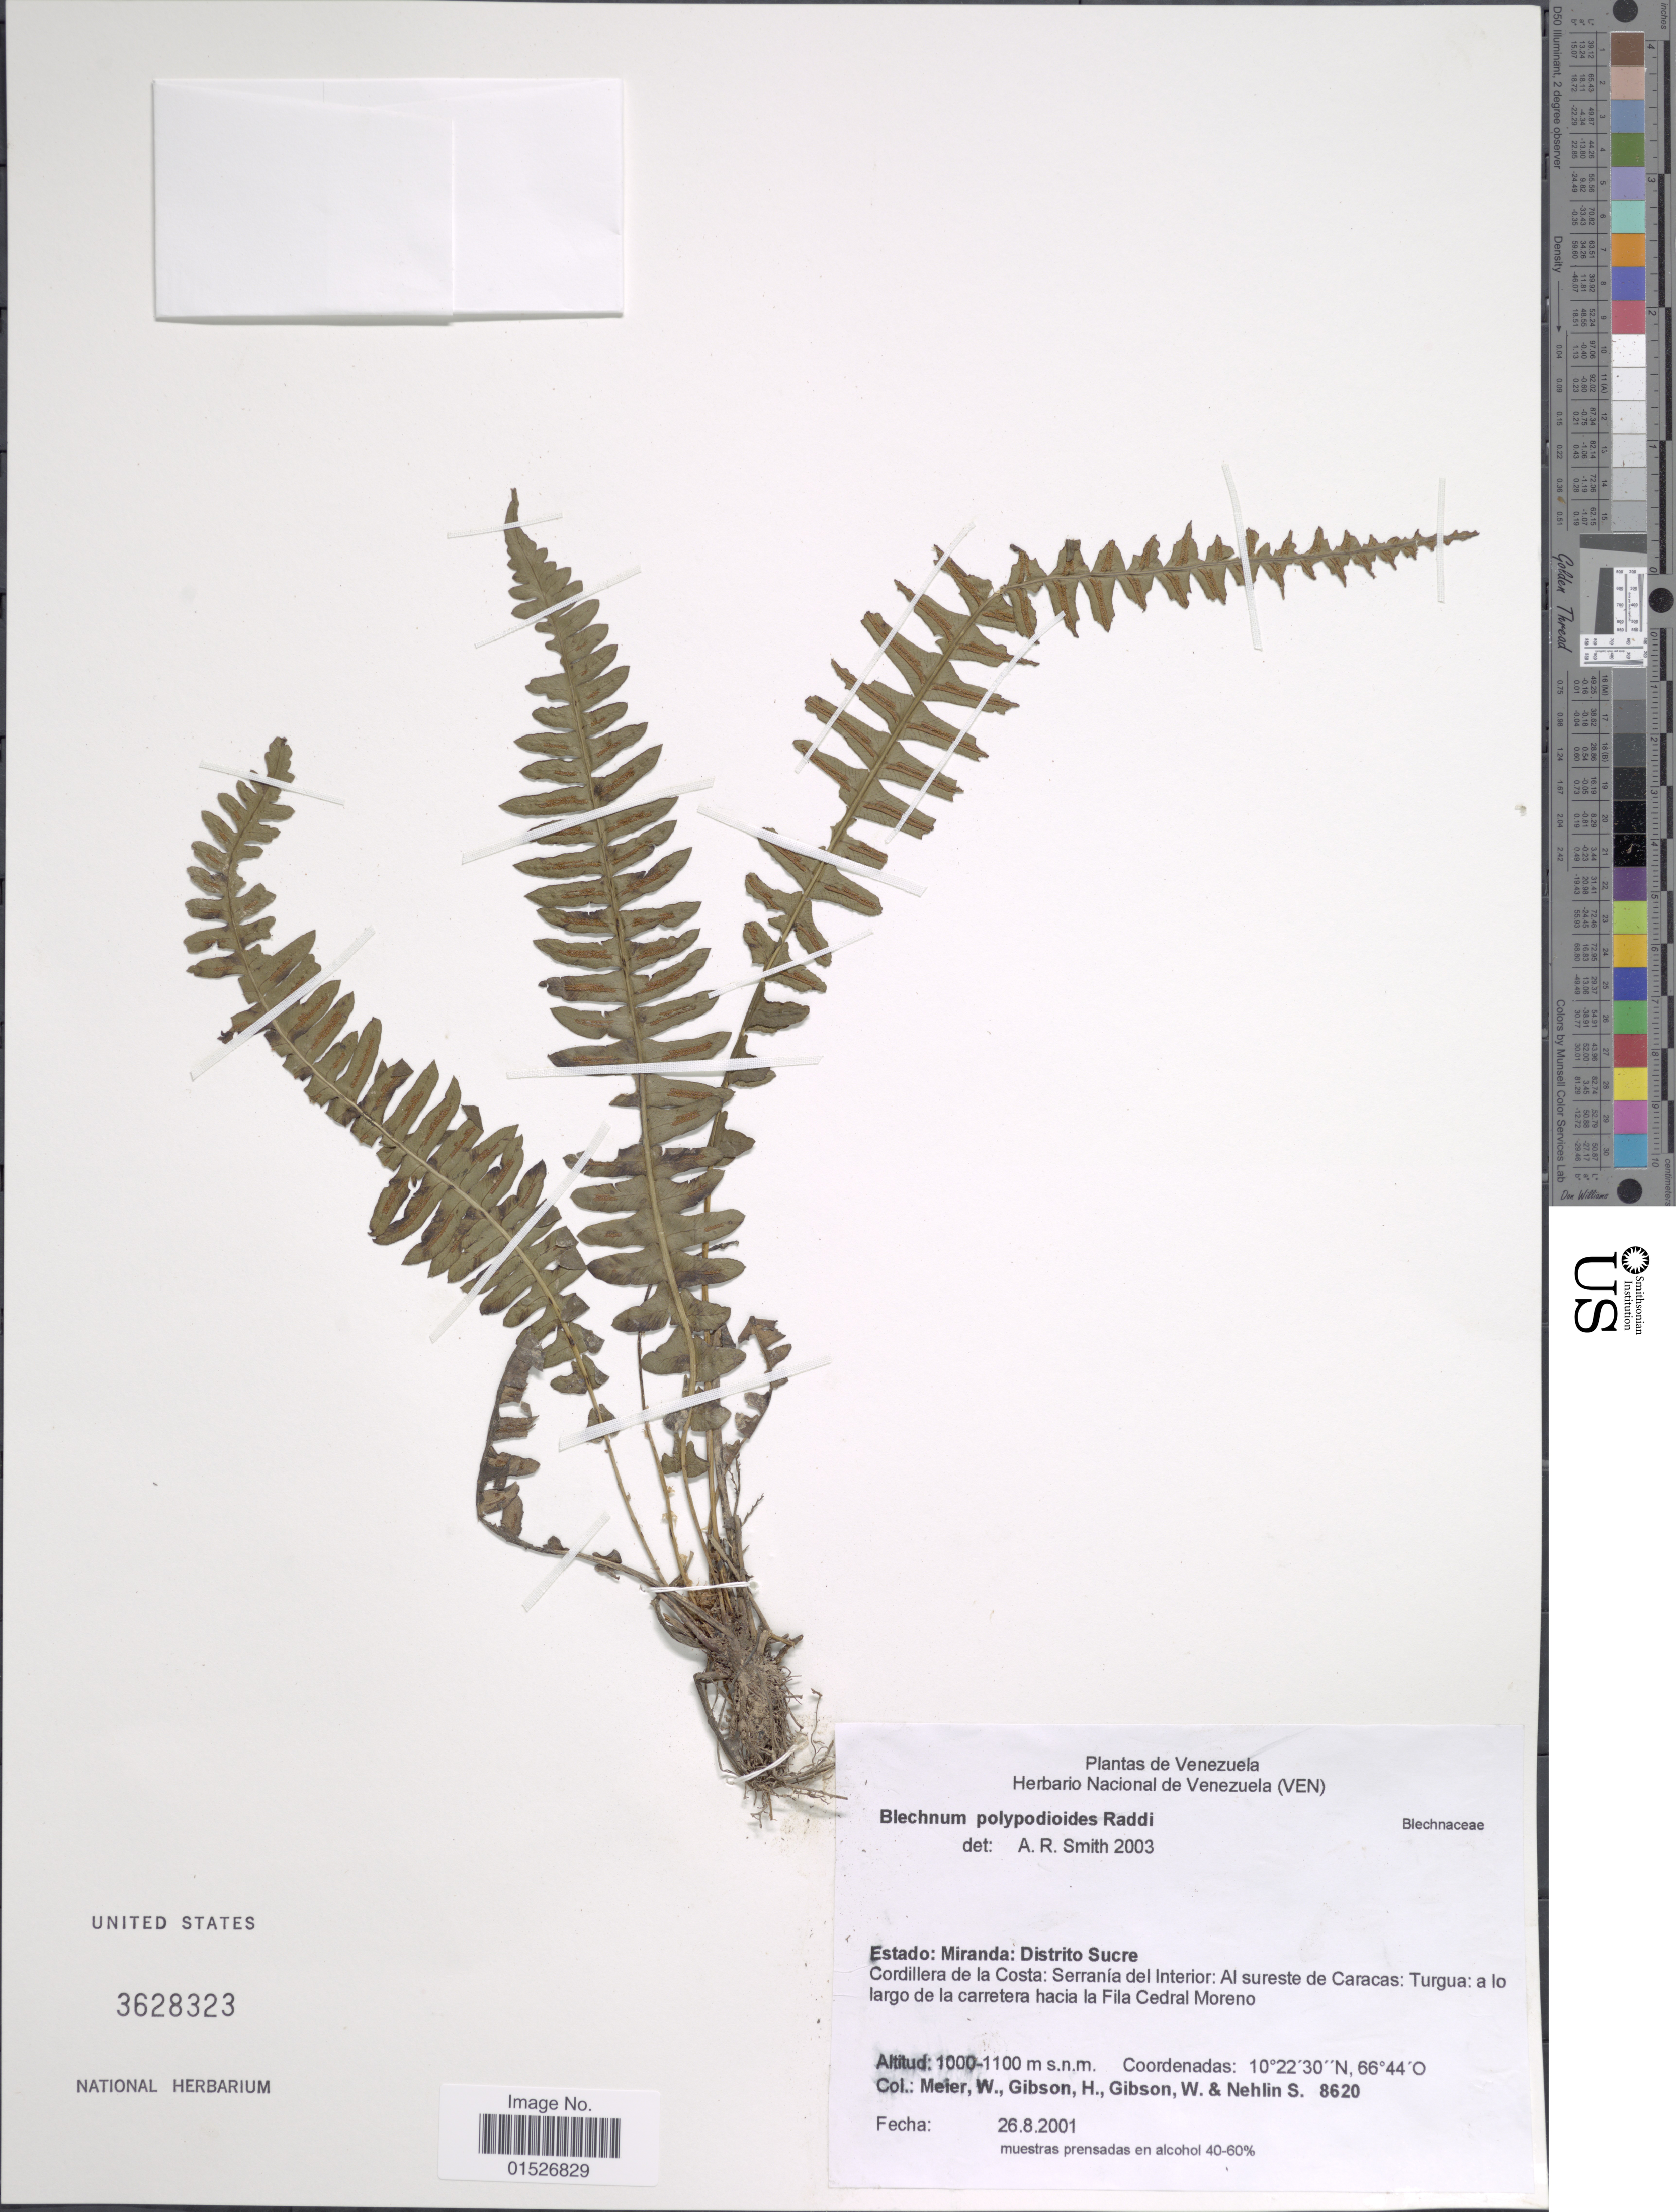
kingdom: Plantae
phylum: Tracheophyta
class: Polypodiopsida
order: Polypodiales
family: Blechnaceae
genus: Blechnum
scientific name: Blechnum polypodioides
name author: Raddi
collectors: W. Meier, H. Gibson, W. Gibson & S. Nehlin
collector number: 8620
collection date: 2001-08-26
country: Venezuela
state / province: Miranda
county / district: Sucre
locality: Cordillera de la Costa: Serrania del Interior: Al sureste de caracas: Turgua:a lo largo de la Cerretera hacia la Fila Cedral Moreno.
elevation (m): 1000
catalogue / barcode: US 3628323